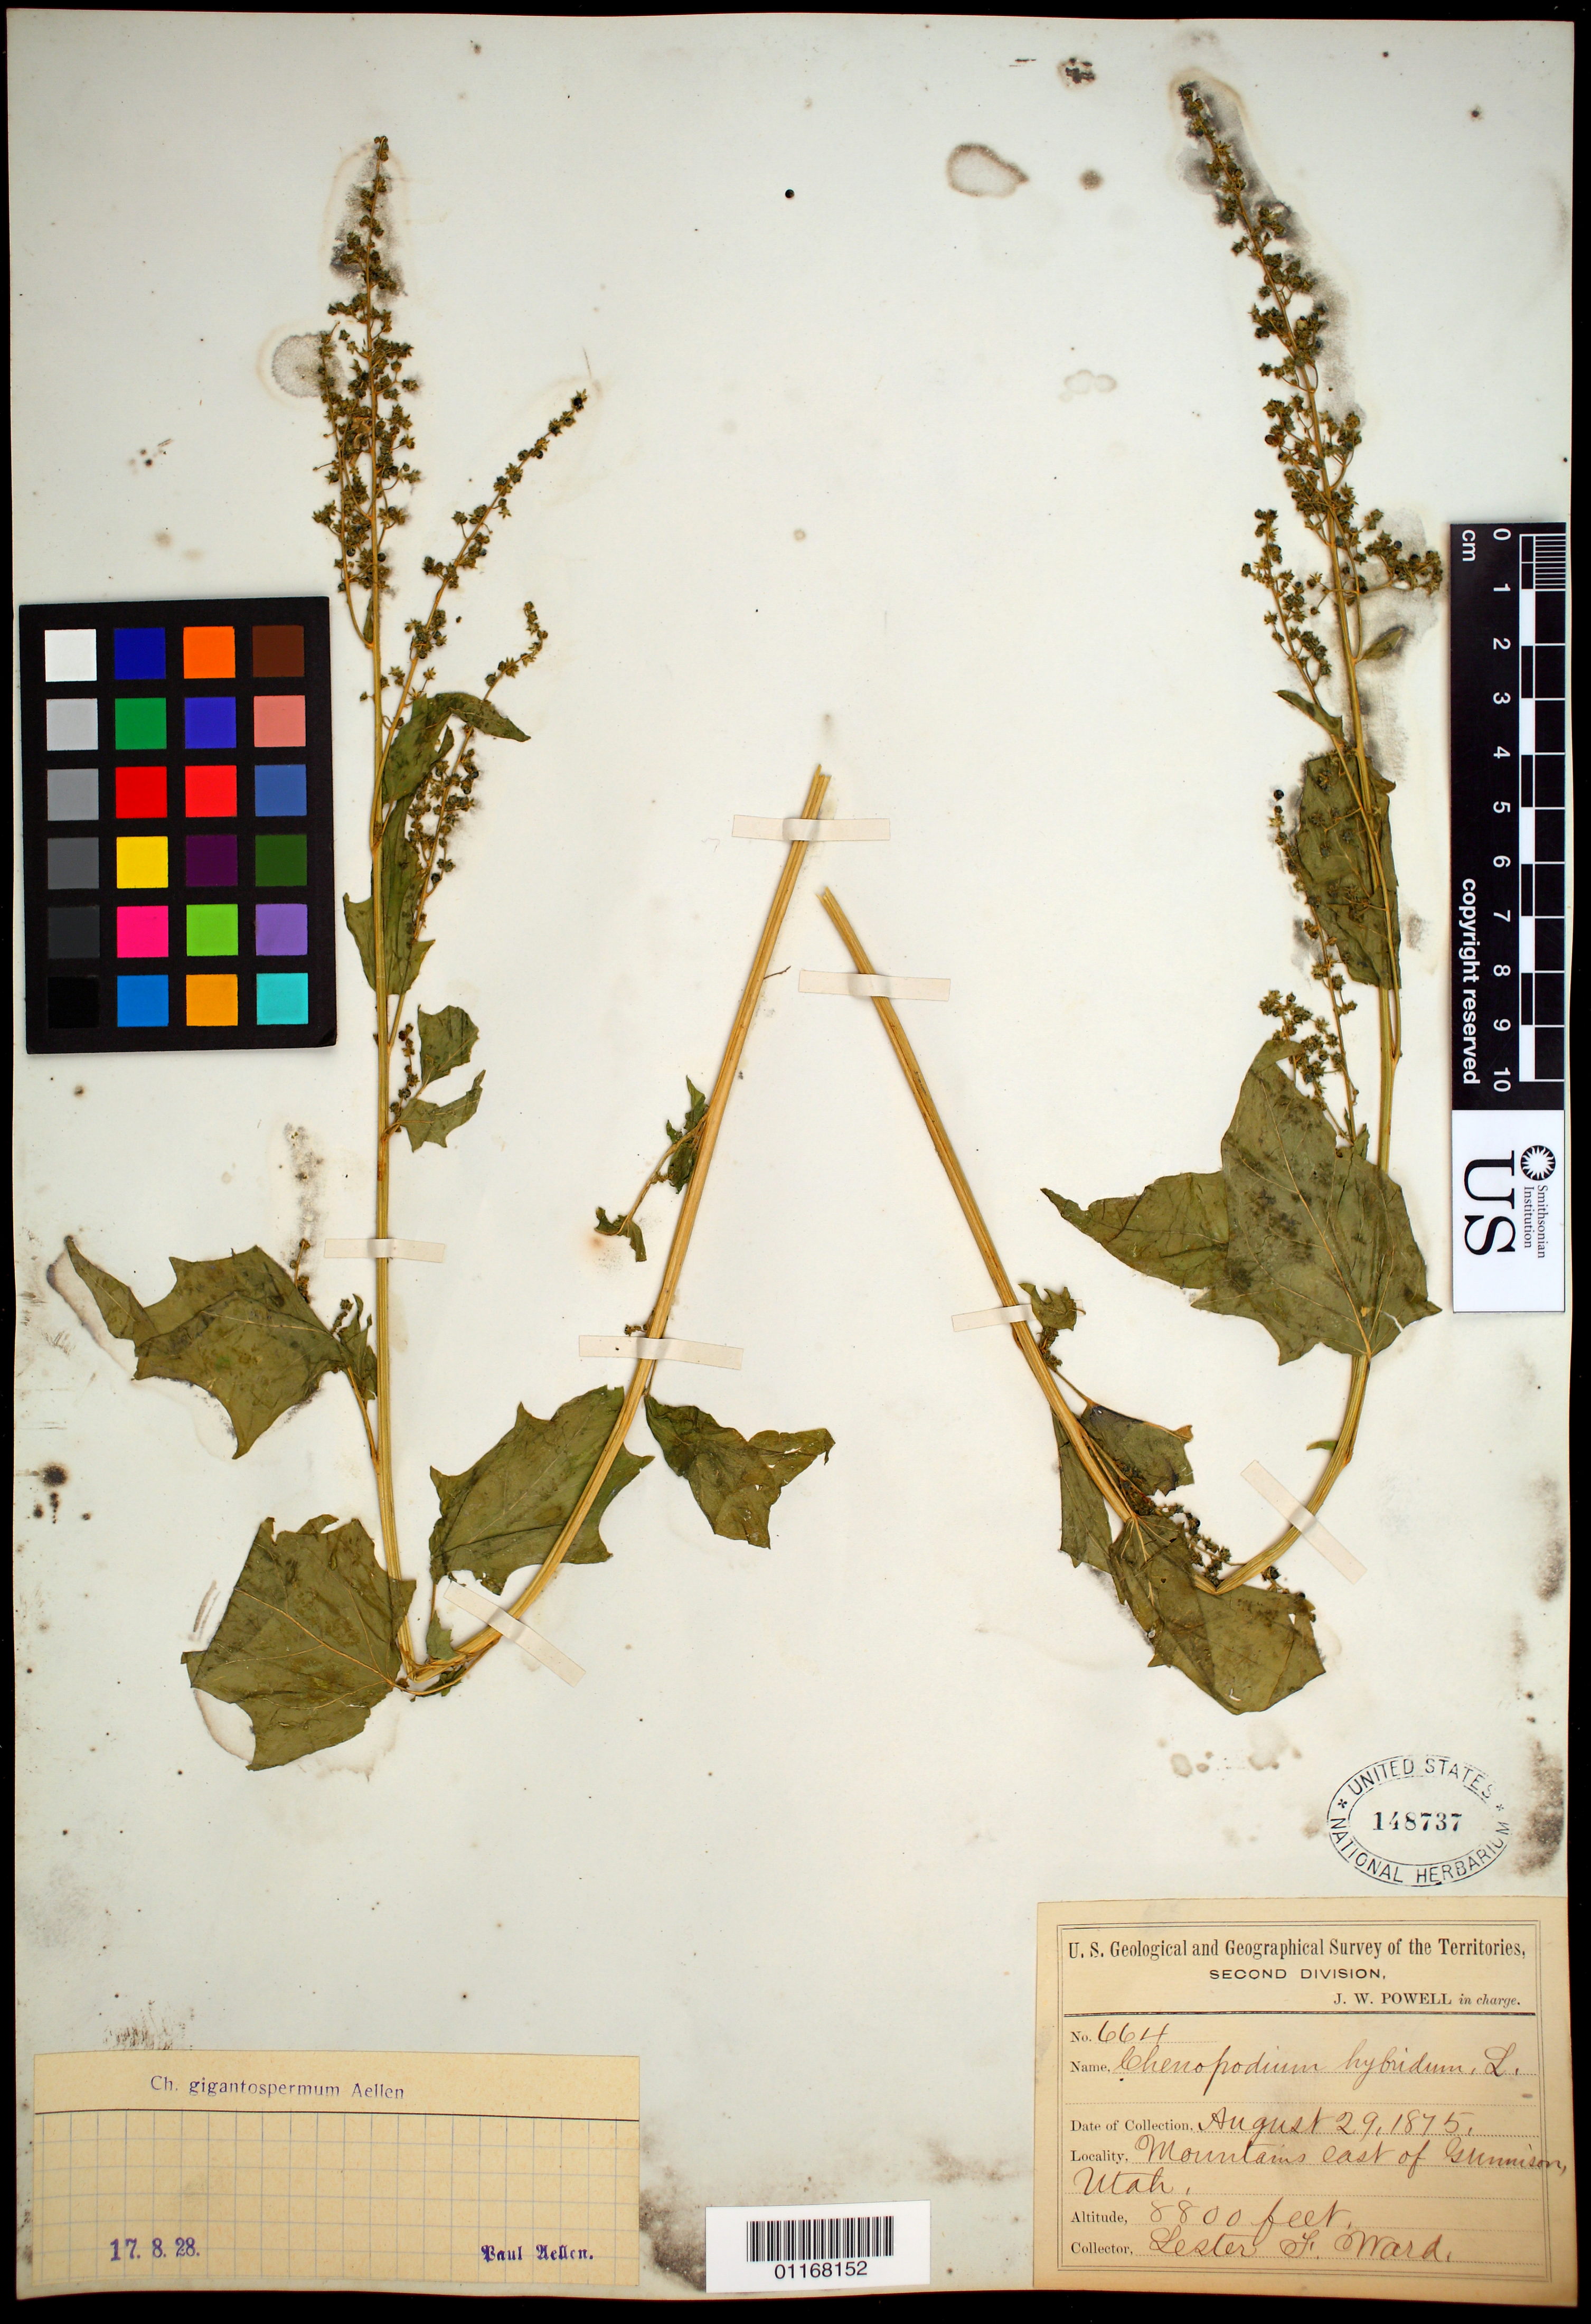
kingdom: Plantae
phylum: Tracheophyta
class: Magnoliopsida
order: Caryophyllales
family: Amaranthaceae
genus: Chenopodium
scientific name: Chenopodium gigantospermum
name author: Aellen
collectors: L. F. Ward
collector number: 664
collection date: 1875-08-29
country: United States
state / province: Utah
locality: Mountains east of Gunninson.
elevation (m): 2682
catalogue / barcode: US 148737